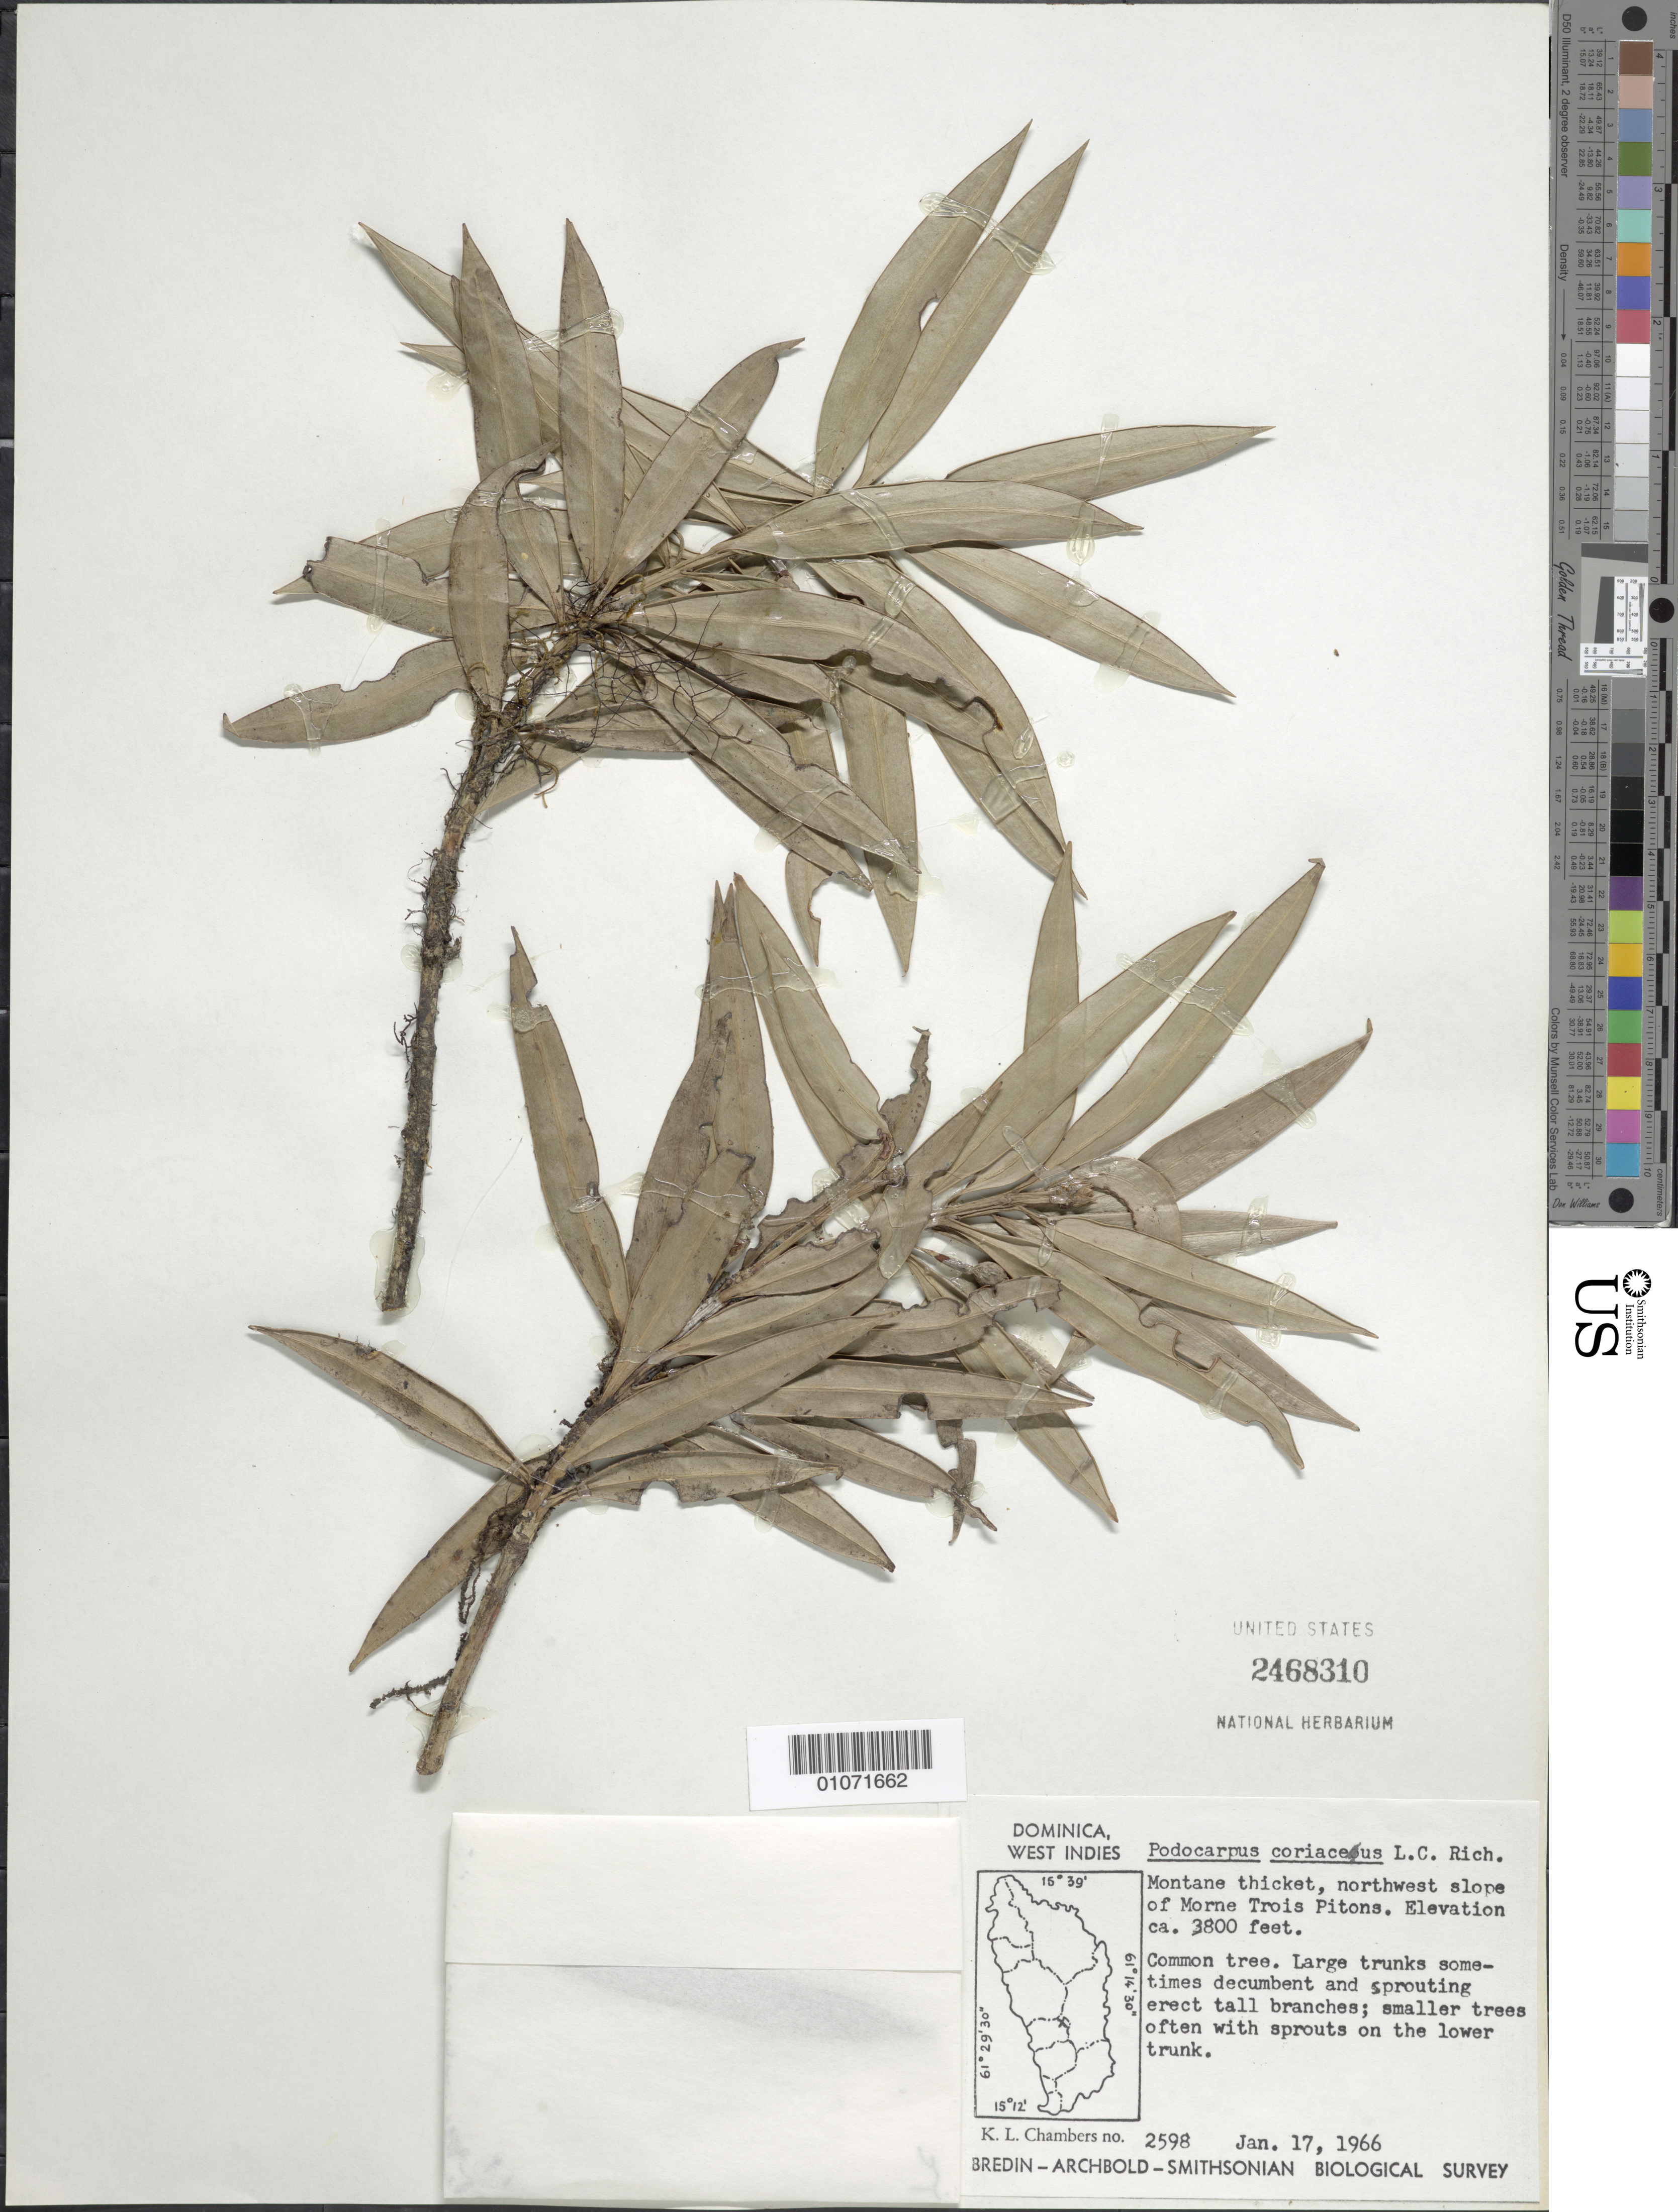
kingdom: Plantae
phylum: Tracheophyta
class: Pinopsida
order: Pinales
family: Podocarpaceae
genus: Podocarpus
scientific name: Podocarpus coriaceus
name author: Rich. & A. Rich.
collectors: K. L. Chambers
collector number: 2598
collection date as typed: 17 Jan 1966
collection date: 1966-01-17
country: Dominica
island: Dominica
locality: Montane thicket,Northwest slope of Morn Trois Pitons.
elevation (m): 1158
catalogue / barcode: US 2468310